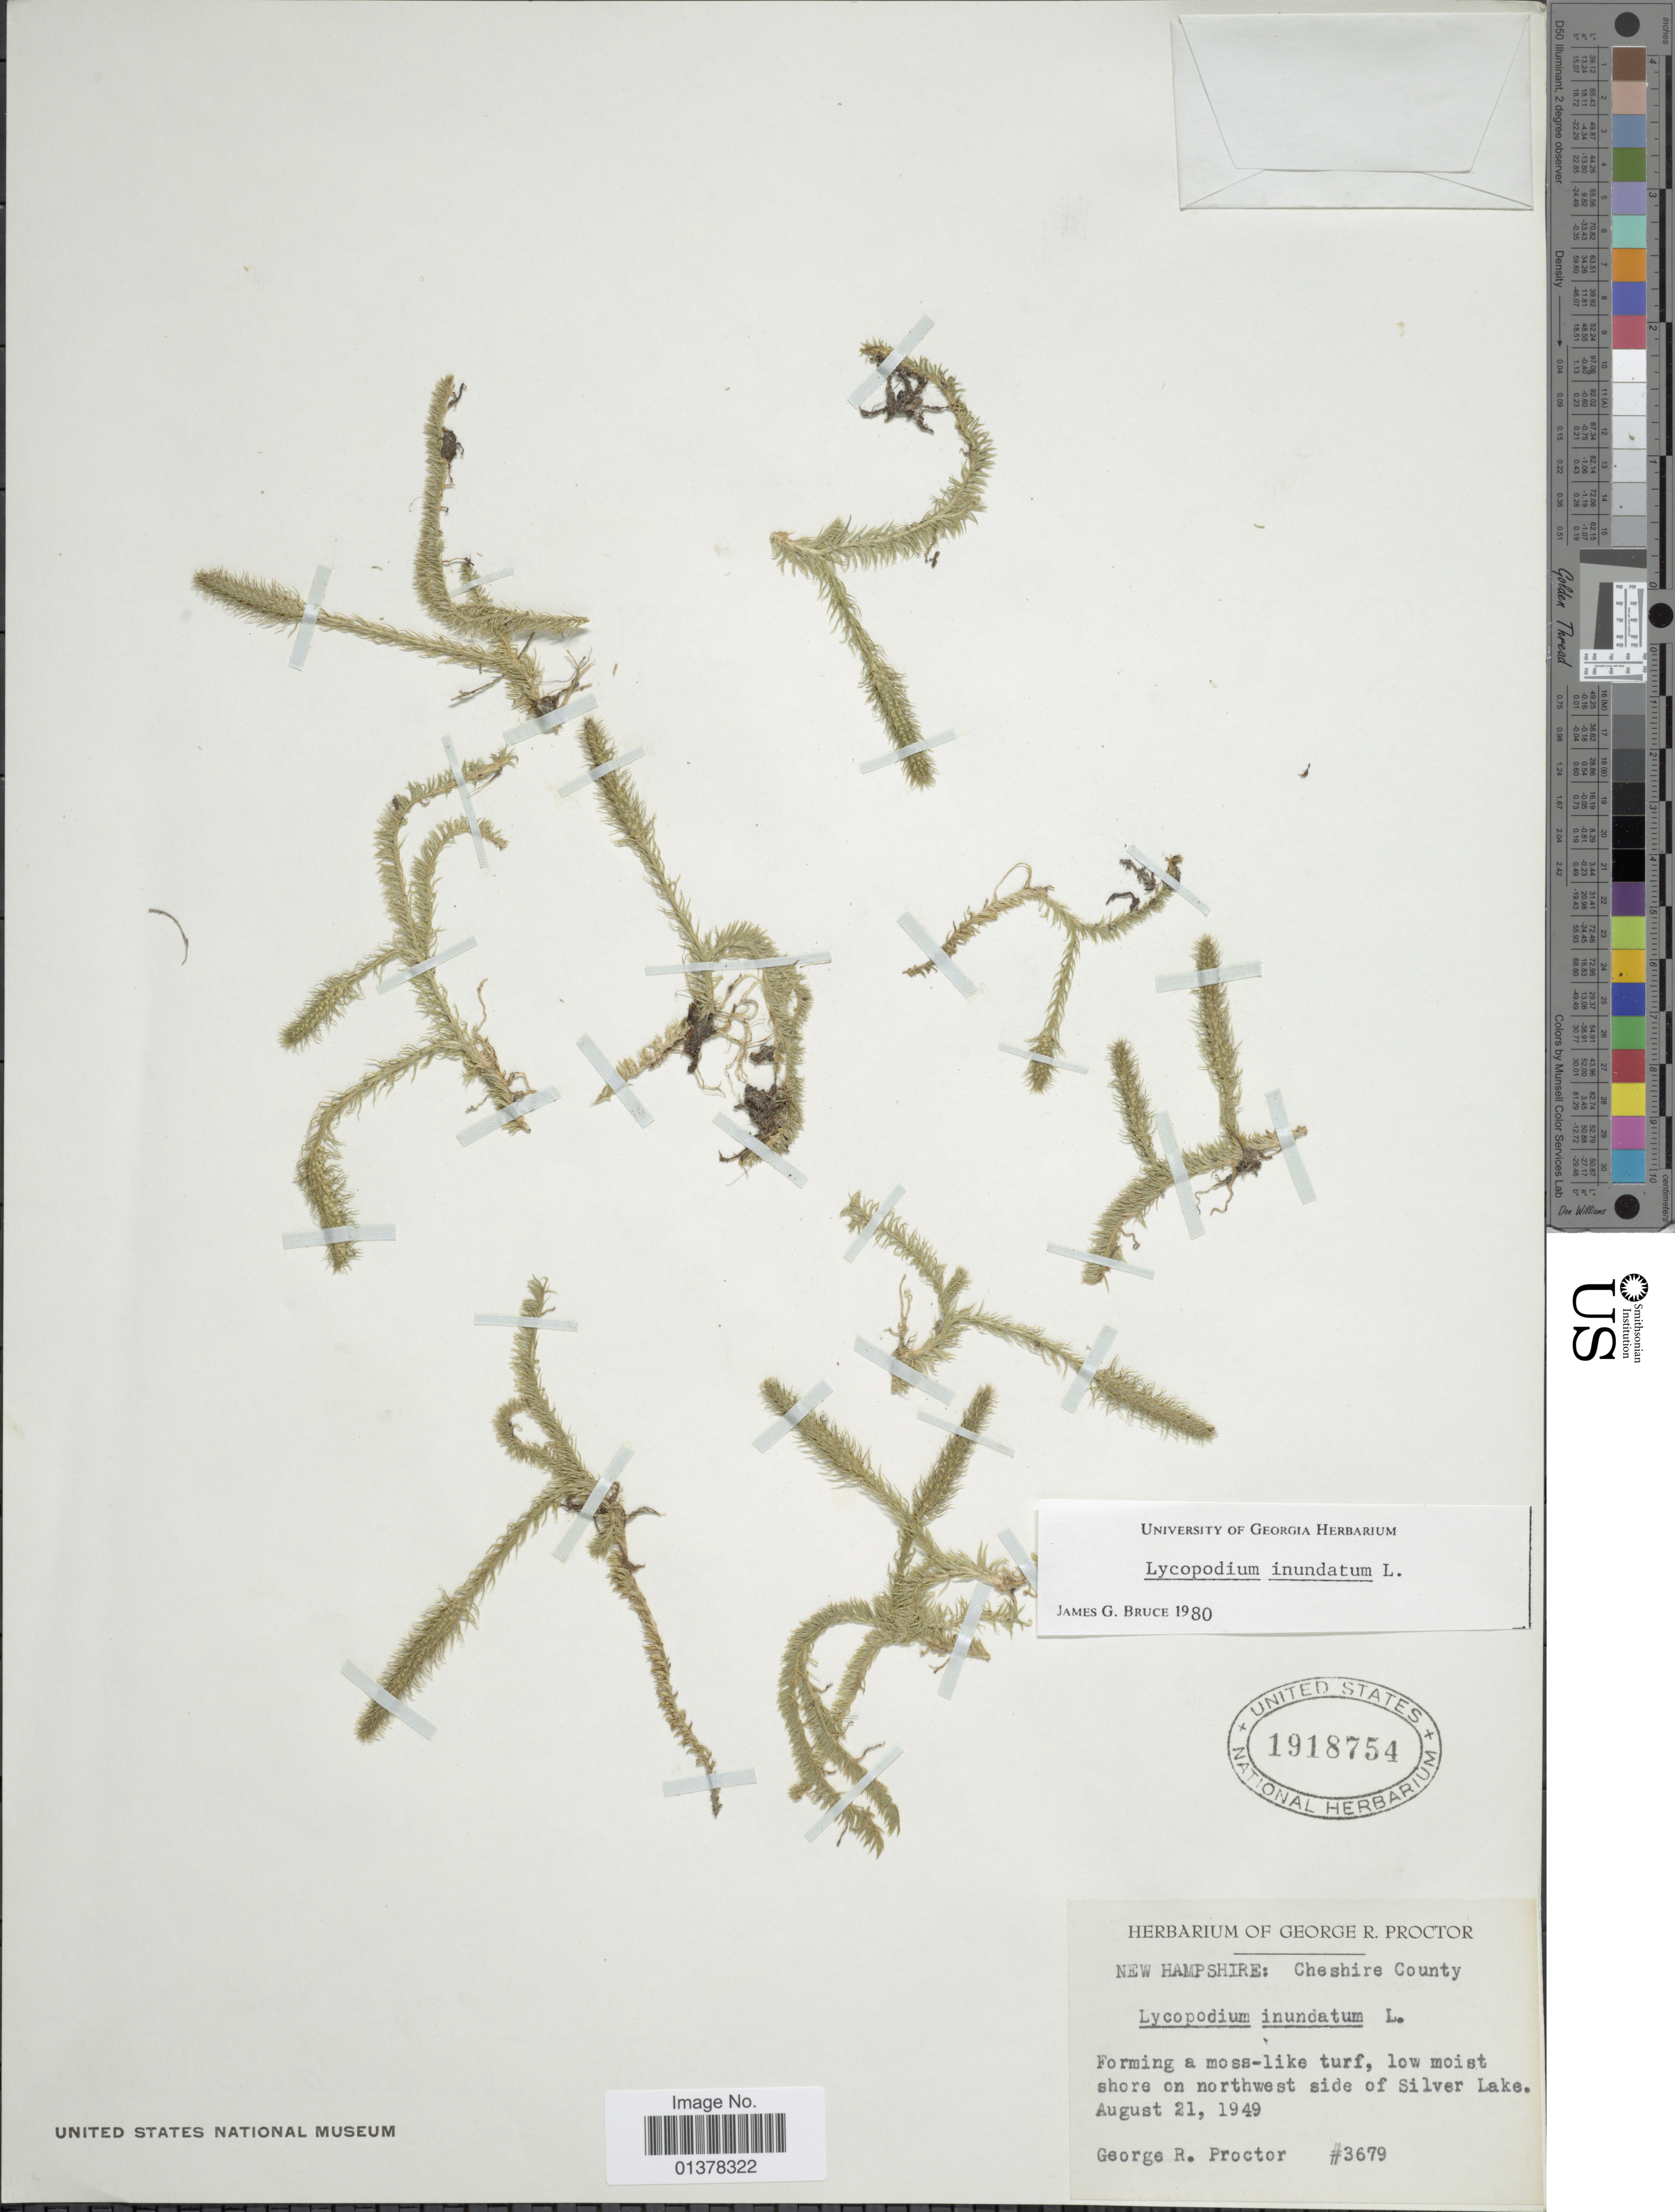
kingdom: Plantae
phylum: Tracheophyta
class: Lycopodiopsida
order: Lycopodiales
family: Lycopodiaceae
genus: Lycopodiella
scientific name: Lycopodiella inundata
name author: (L.) Holub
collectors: G. R. Proctor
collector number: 3679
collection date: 1949-08-21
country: United States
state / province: New Hampshire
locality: Cheshire County, Forming a moss-like turf, low moist shore on northwest side of Silver Lake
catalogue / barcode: US 1918754